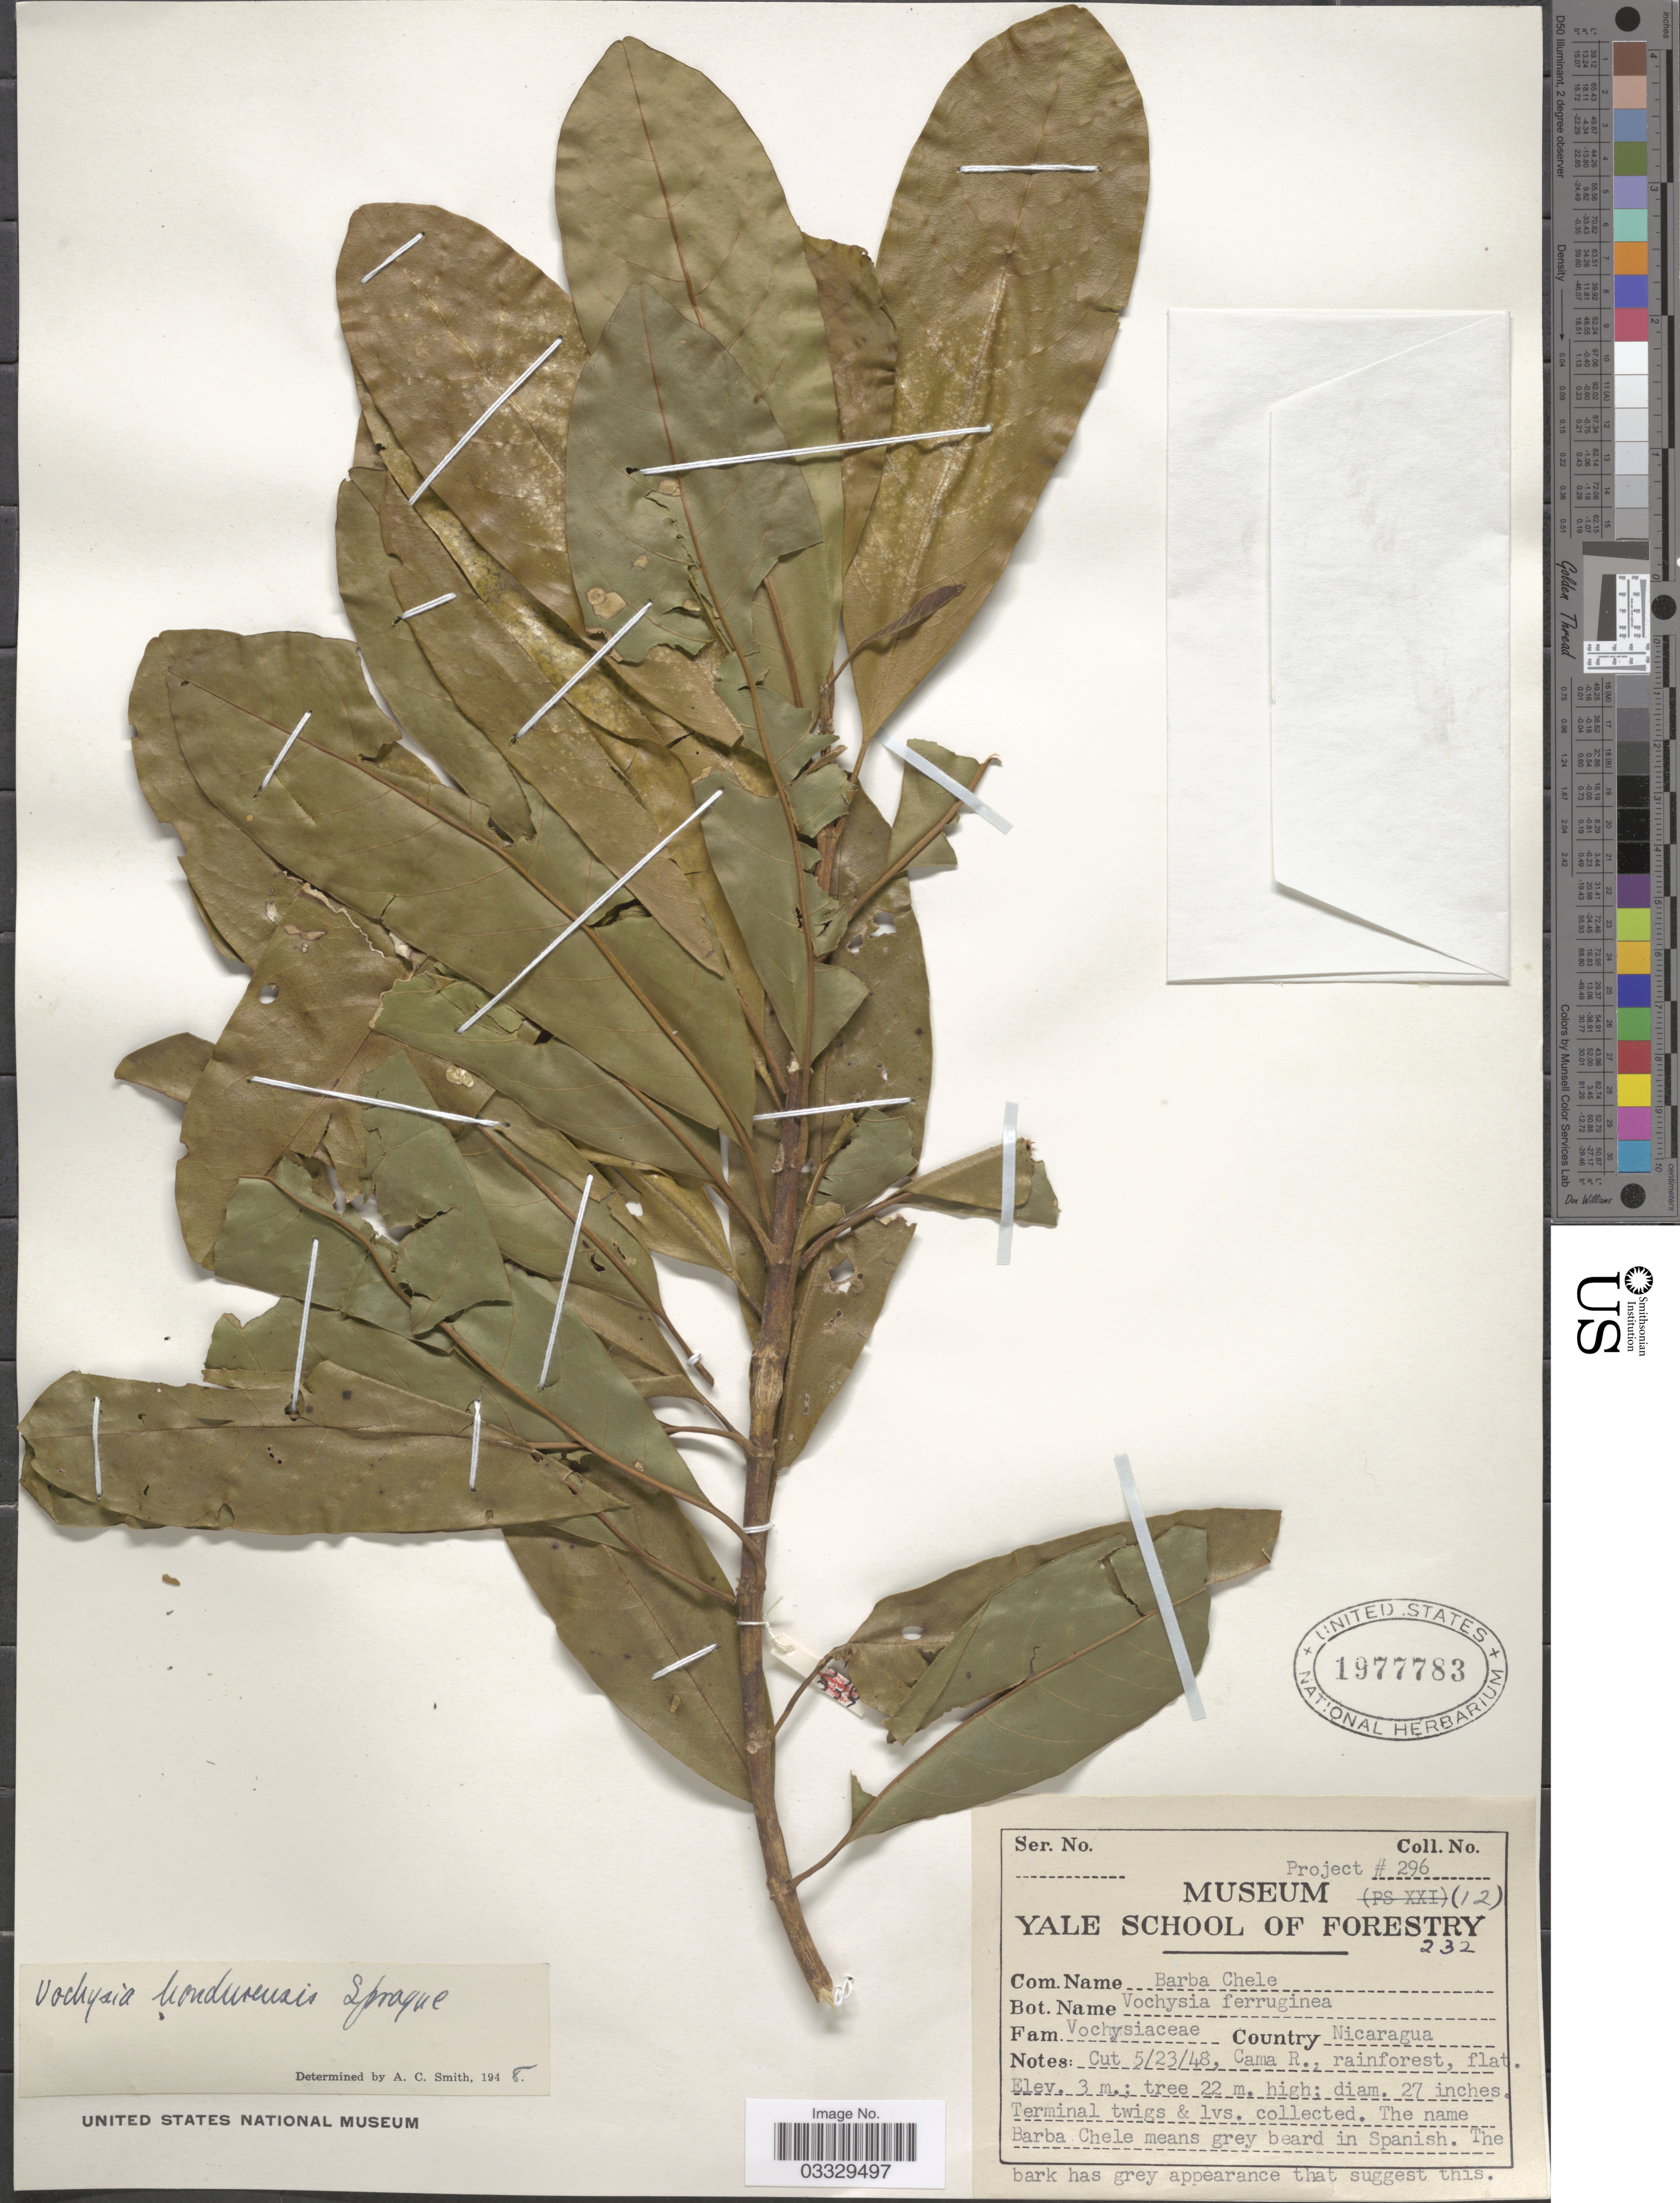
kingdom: Plantae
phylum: Tracheophyta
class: Magnoliopsida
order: Myrtales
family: Vochysiaceae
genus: Vochysia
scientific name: Vochysia hondurensis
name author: Sprague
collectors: Yale School of Forestry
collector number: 296?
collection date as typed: Transcribed d/m/y: 23/5/48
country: Nicaragua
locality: Cama R.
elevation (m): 3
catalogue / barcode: US 1977783